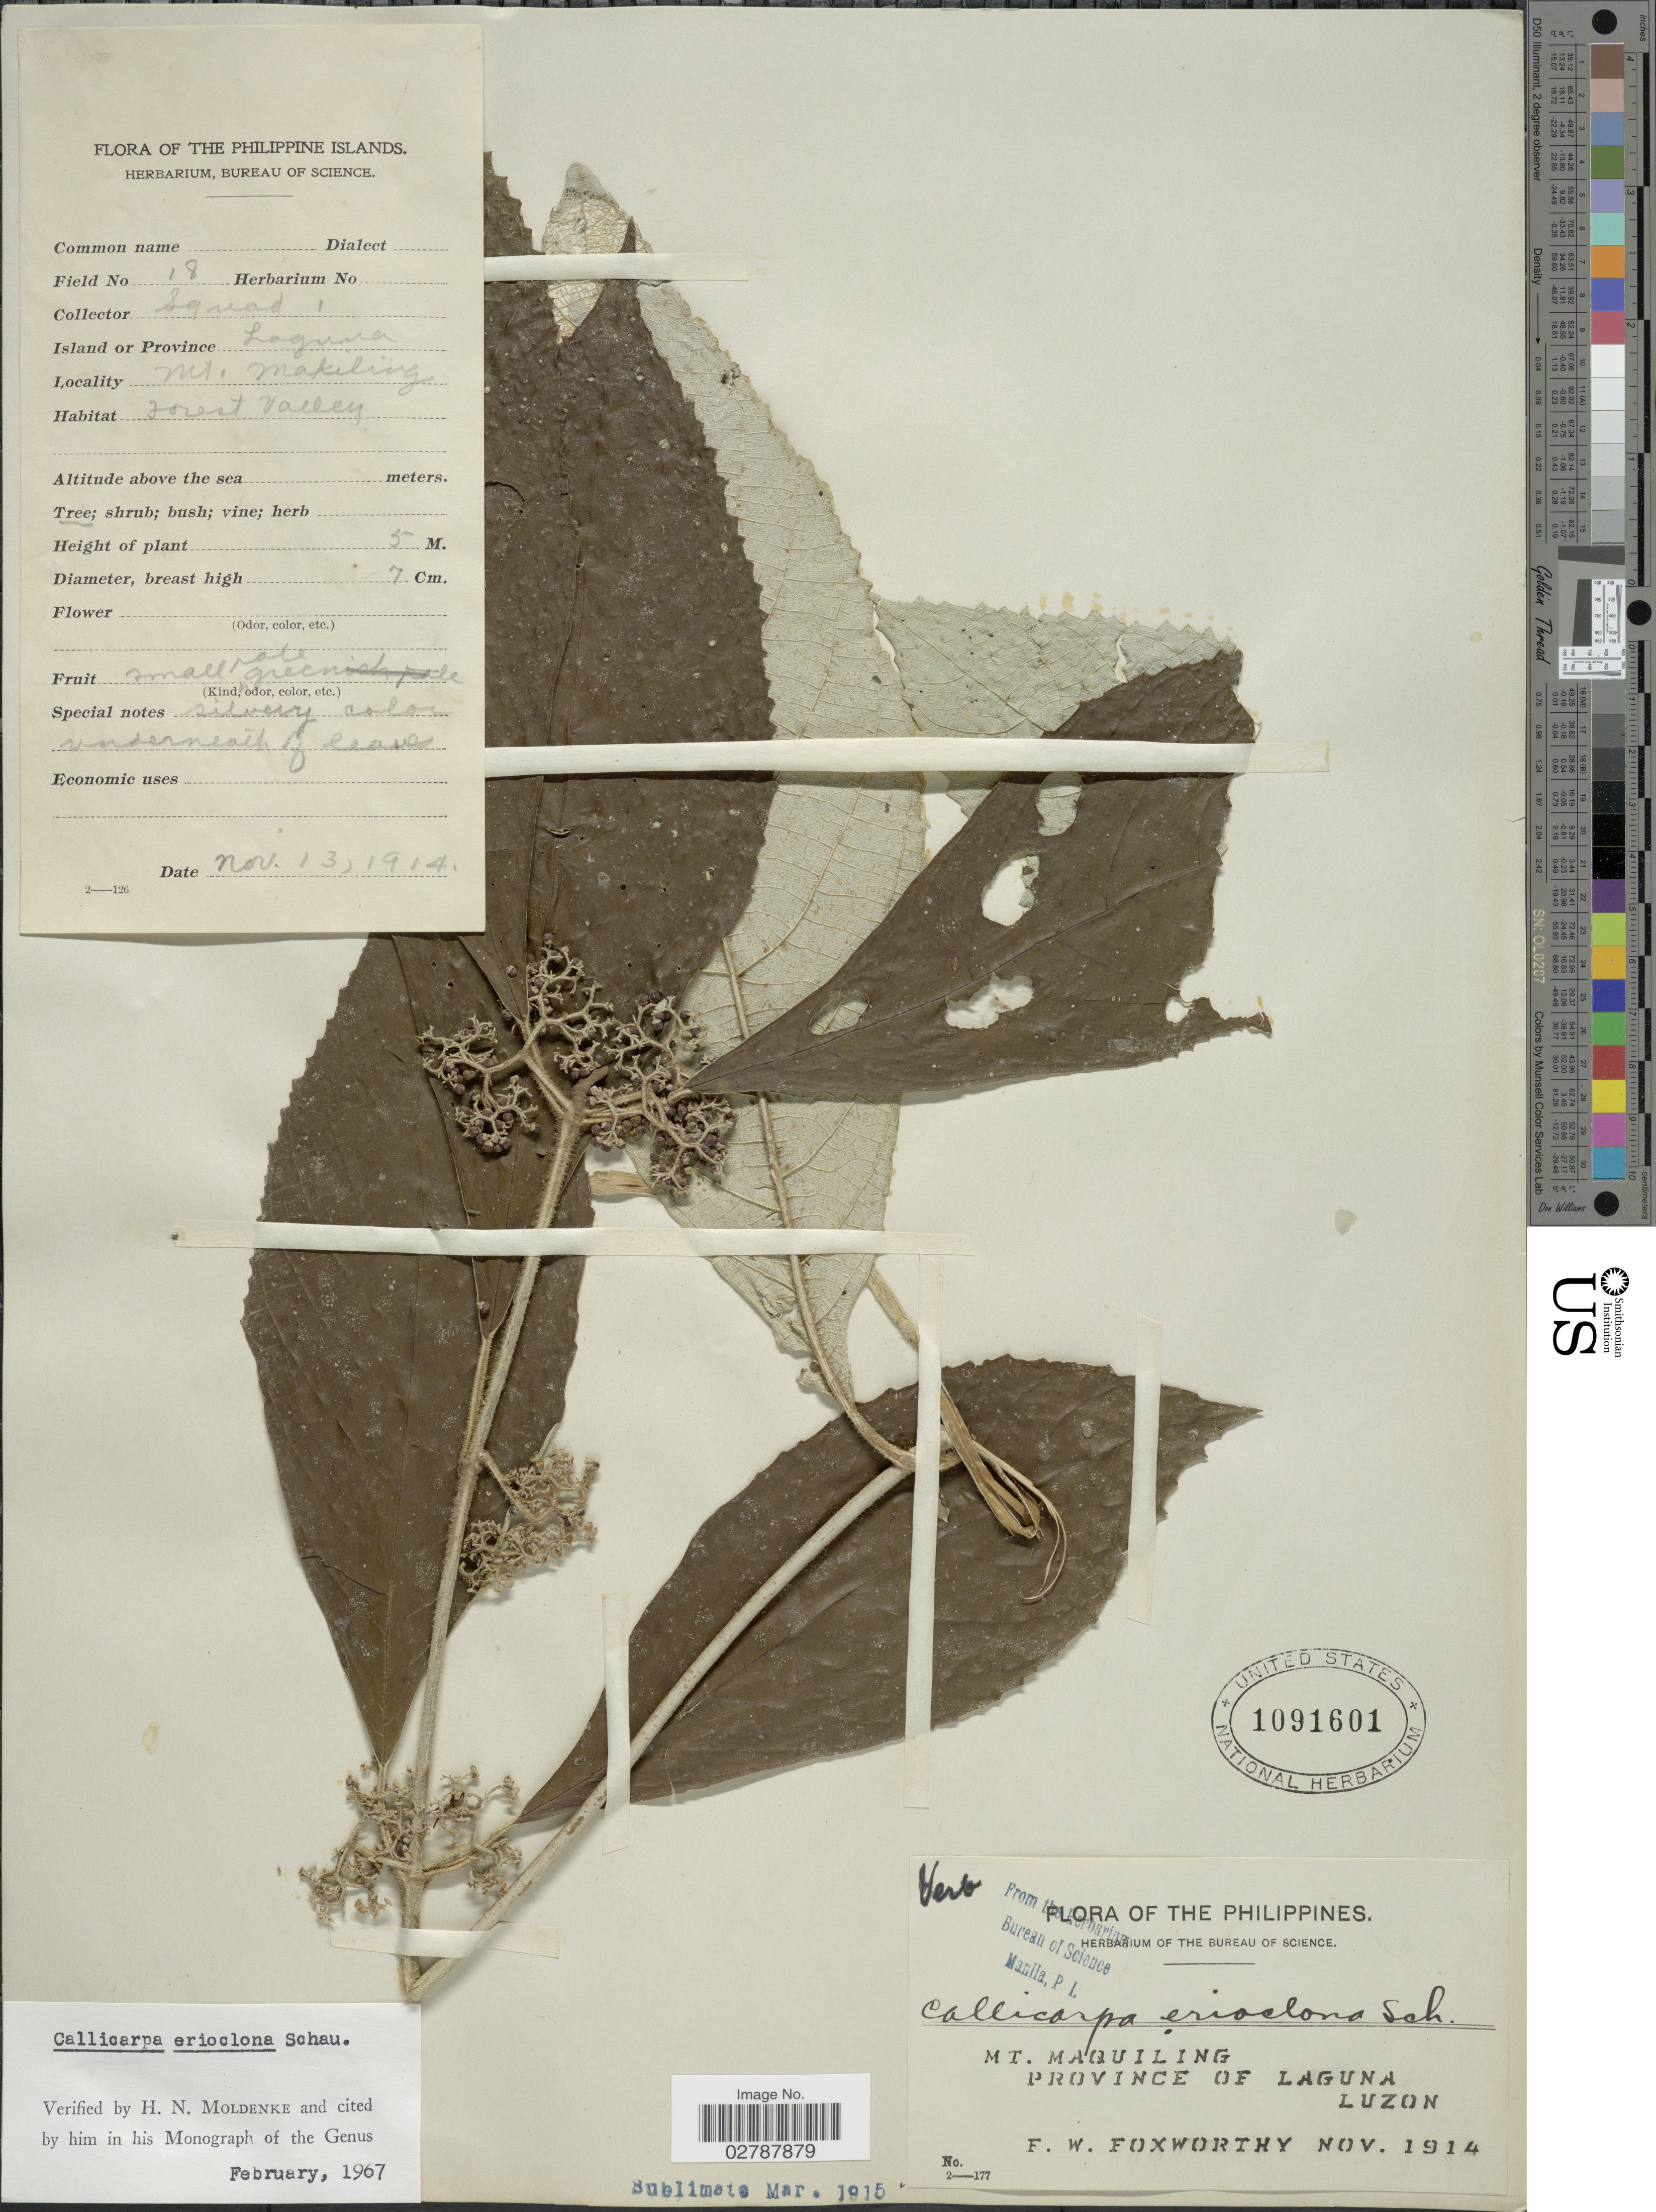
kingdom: Plantae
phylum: Tracheophyta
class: Magnoliopsida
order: Lamiales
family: Lamiaceae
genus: Callicarpa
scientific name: Callicarpa erioclona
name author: Schauer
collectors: F. W. Foxworthy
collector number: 18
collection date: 1914-11-13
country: Philippines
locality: Mt. Maquiling. Province of Laguna. Luzon. The Philippine Islands. Forest Valley.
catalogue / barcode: US 1091601